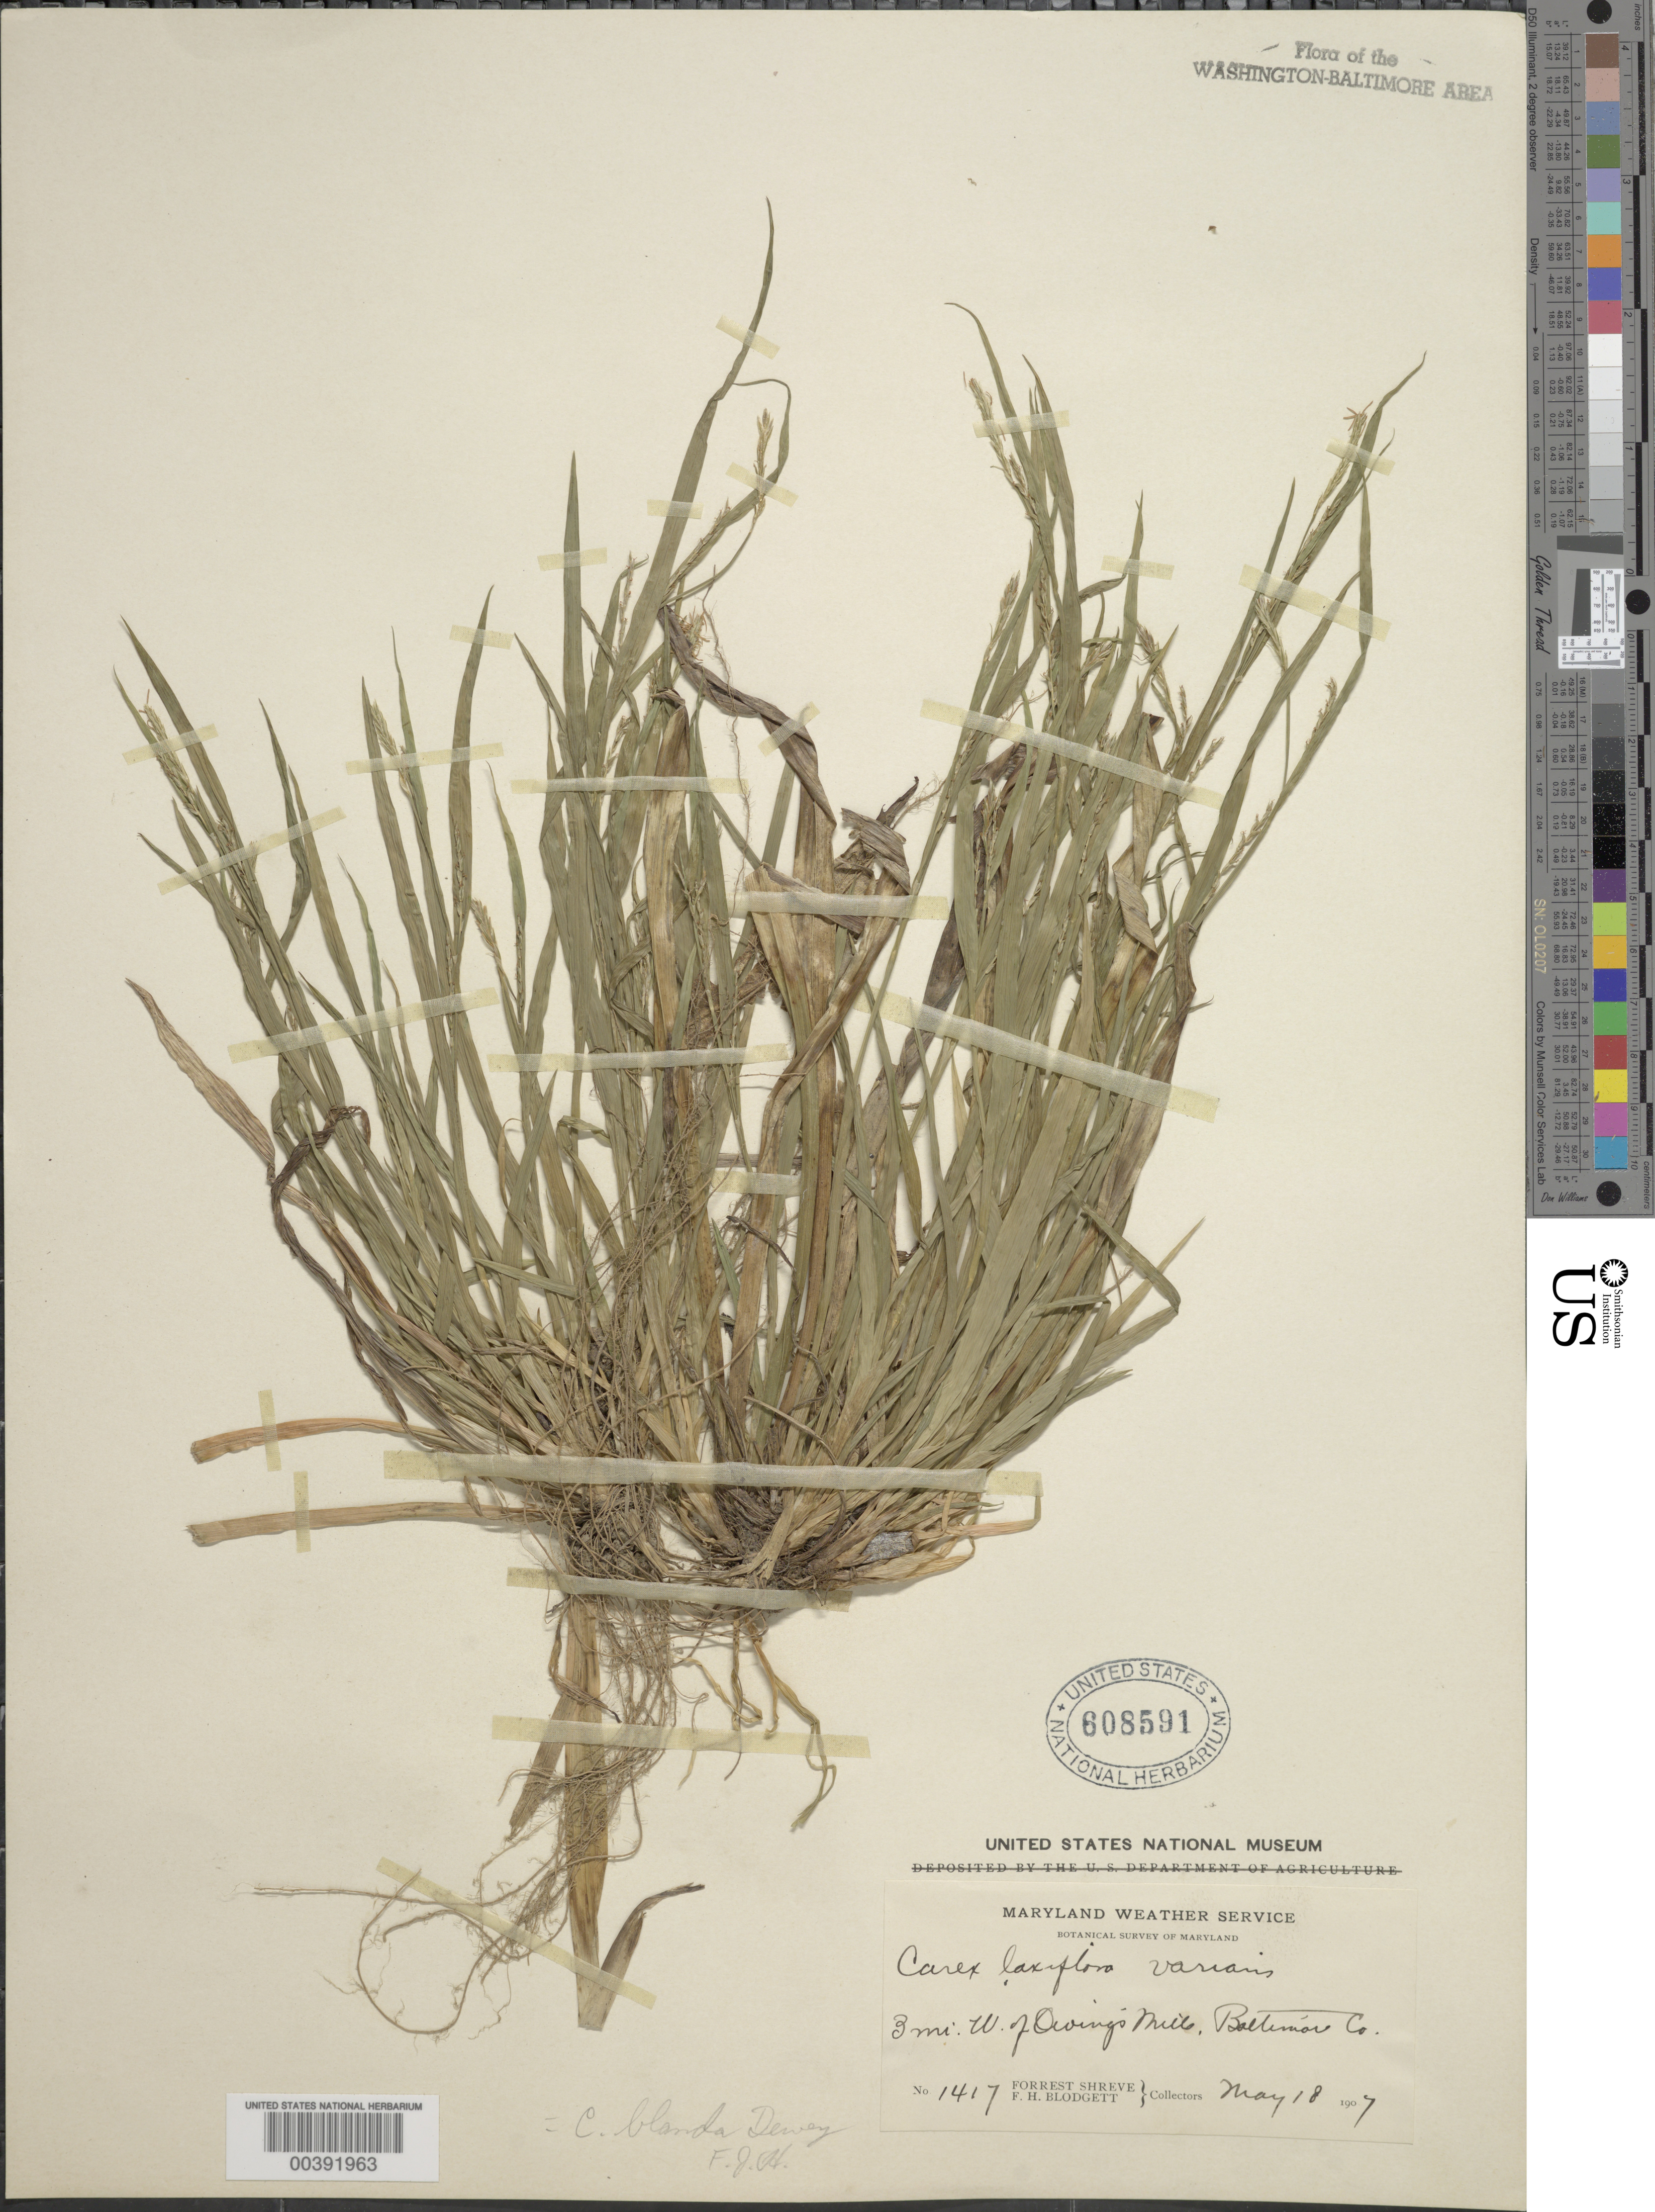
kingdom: Plantae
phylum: Tracheophyta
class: Liliopsida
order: Poales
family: Cyperaceae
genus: Carex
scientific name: Carex blanda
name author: Dewey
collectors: F. Shreve & F. H. Blodgett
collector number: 1417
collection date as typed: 18 May 1907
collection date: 1907-05-18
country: United States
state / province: Maryland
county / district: Baltimore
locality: West of Owings Mills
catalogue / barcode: US 608591